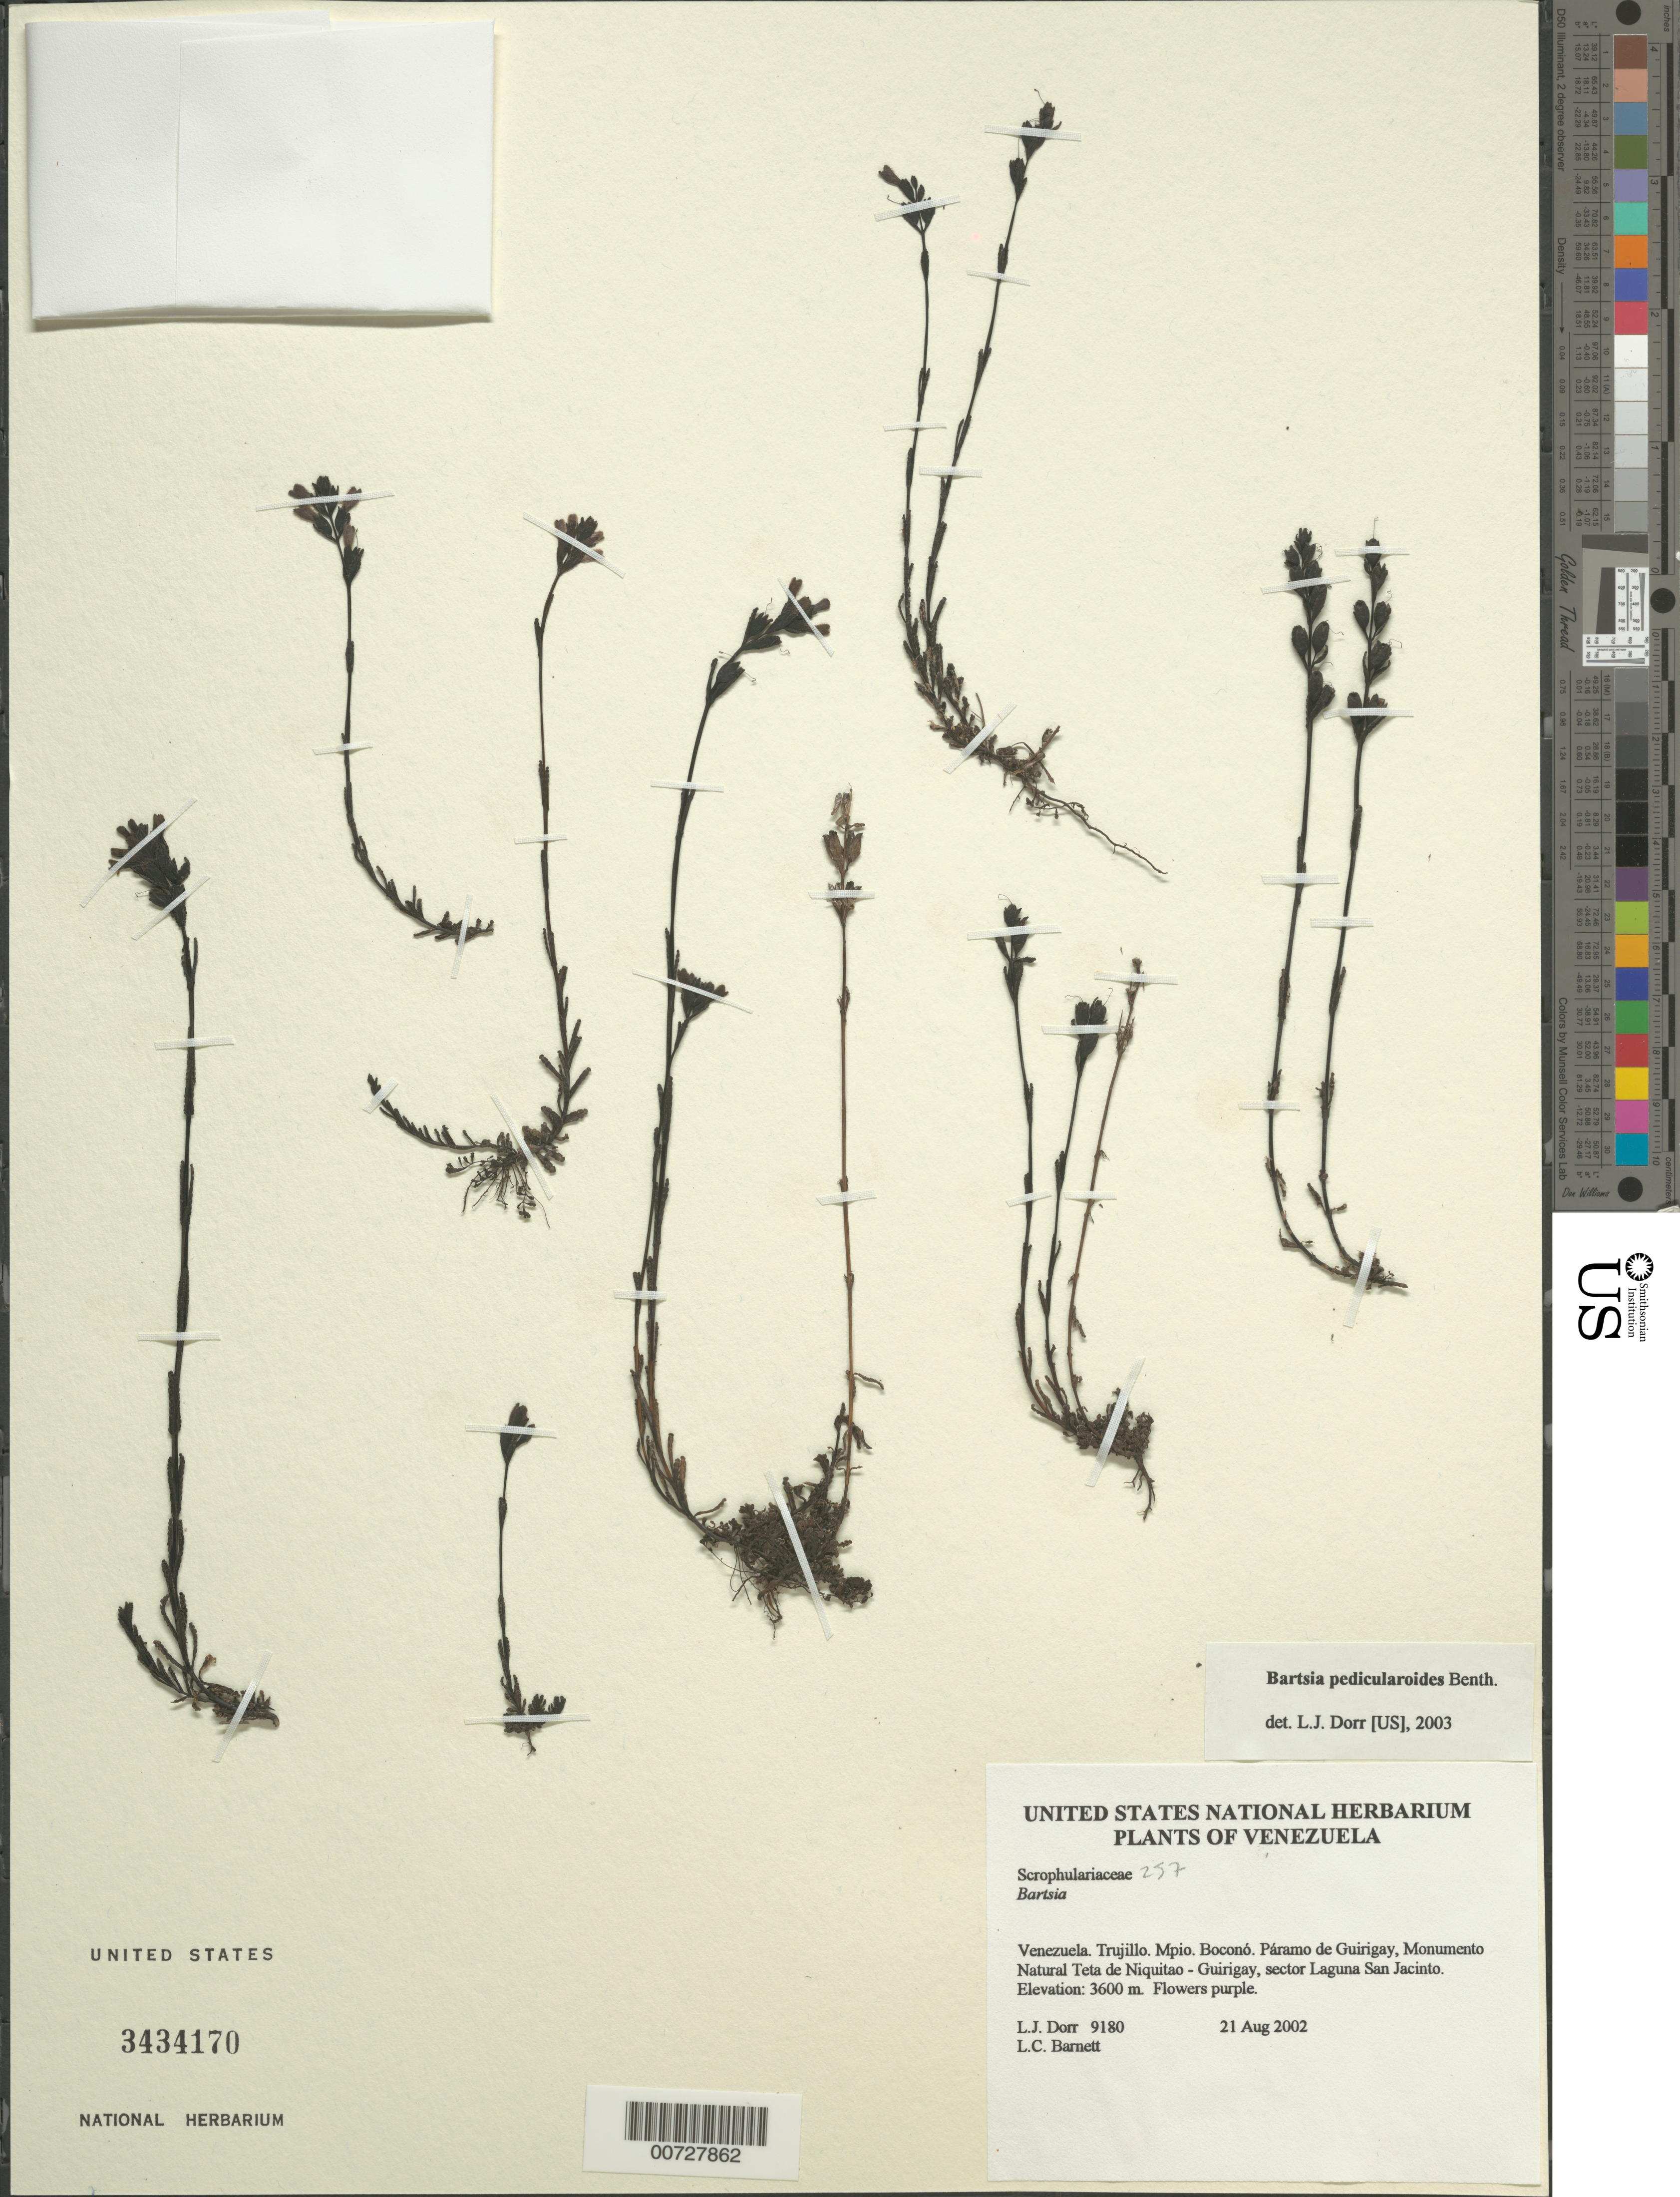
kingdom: Plantae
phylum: Tracheophyta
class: Magnoliopsida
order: Lamiales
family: Orobanchaceae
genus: Bartsia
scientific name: Bartsia pedicularoides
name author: Benth.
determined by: Dorr, L. J., (BOT), Smithsonian Institution - National Museum of Natural History (UNITED STATES)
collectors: L. J. Dorr & L. C. Barnett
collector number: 9180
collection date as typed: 21 Aug 2002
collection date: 2002-08-21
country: Venezuela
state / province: Trujillo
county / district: Boconó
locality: Páramo de Guirigay, Monumento Natural Teta de Niquitao - Guirigay, sector Laguna San Jacinto.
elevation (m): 3600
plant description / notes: PORT, US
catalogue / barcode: US 3434170